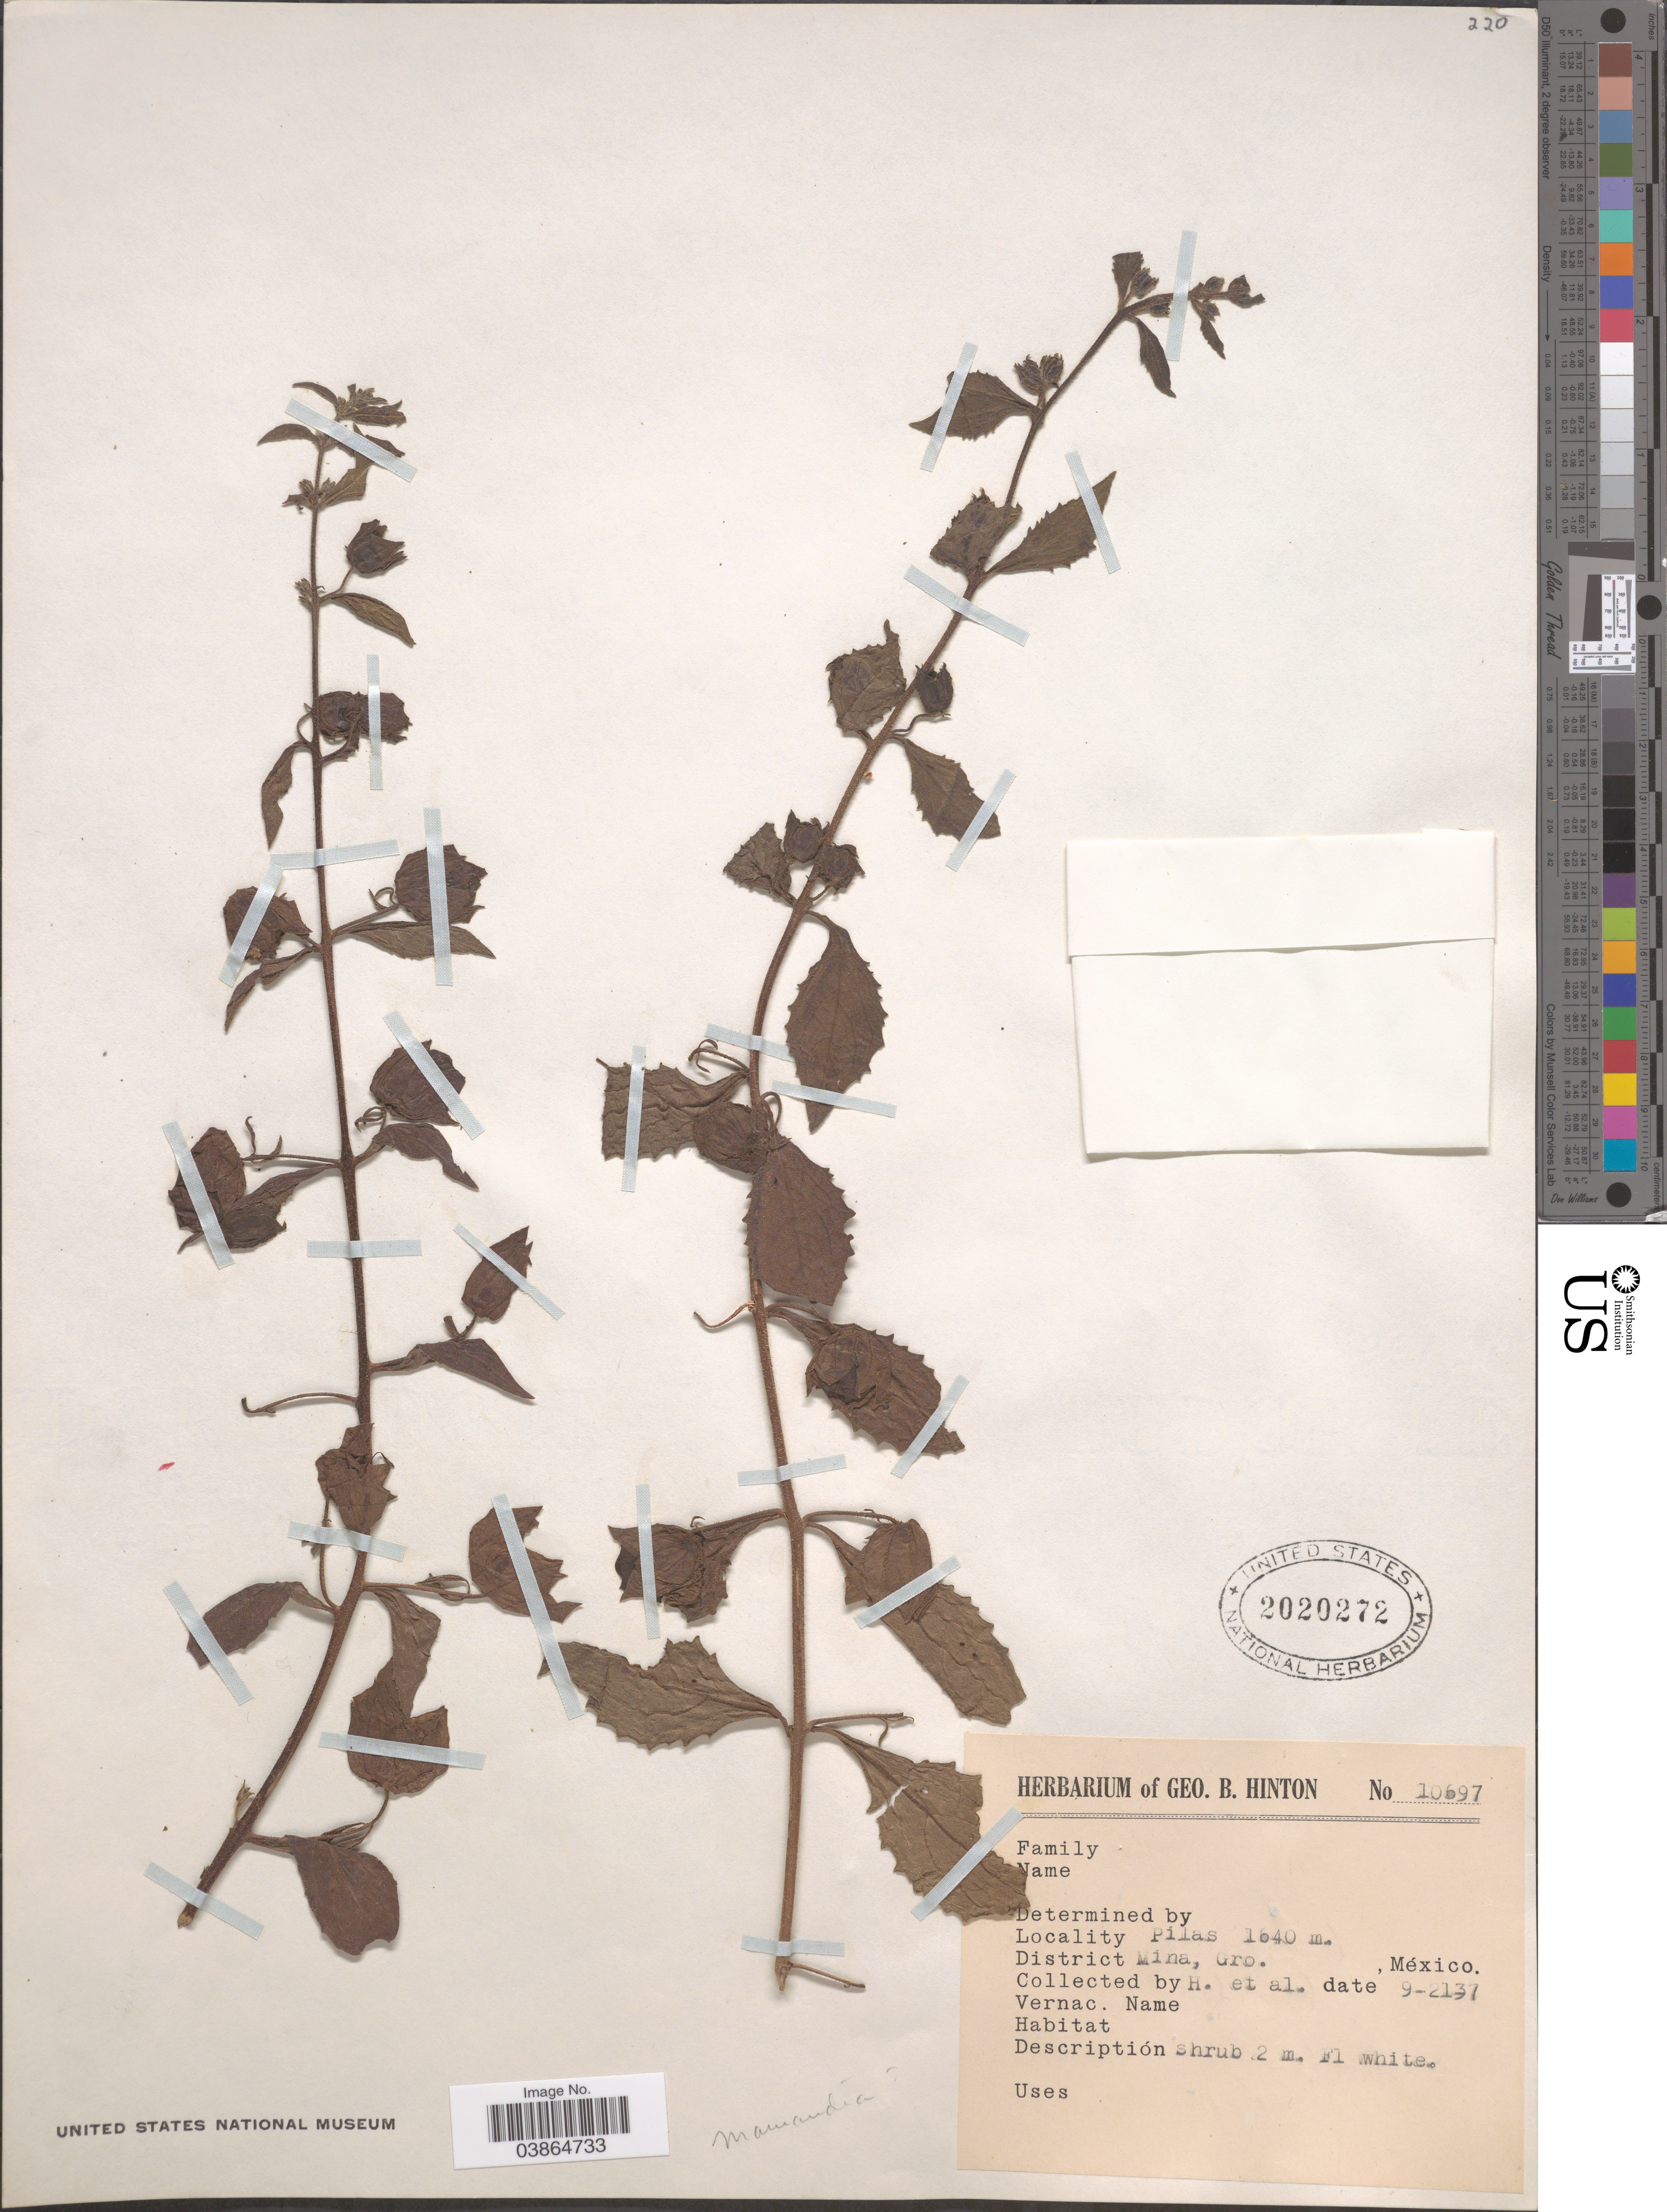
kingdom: Plantae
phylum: Tracheophyta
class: Magnoliopsida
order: Lamiales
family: Plantaginaceae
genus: Maurandya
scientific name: Maurandya sp.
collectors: G. B. Hinton & et al.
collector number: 10697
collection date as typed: Transcribed d/m/y: 21/9/37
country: Mexico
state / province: Guerrero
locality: Pilas. District Mina.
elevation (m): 1640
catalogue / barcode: US 2020272